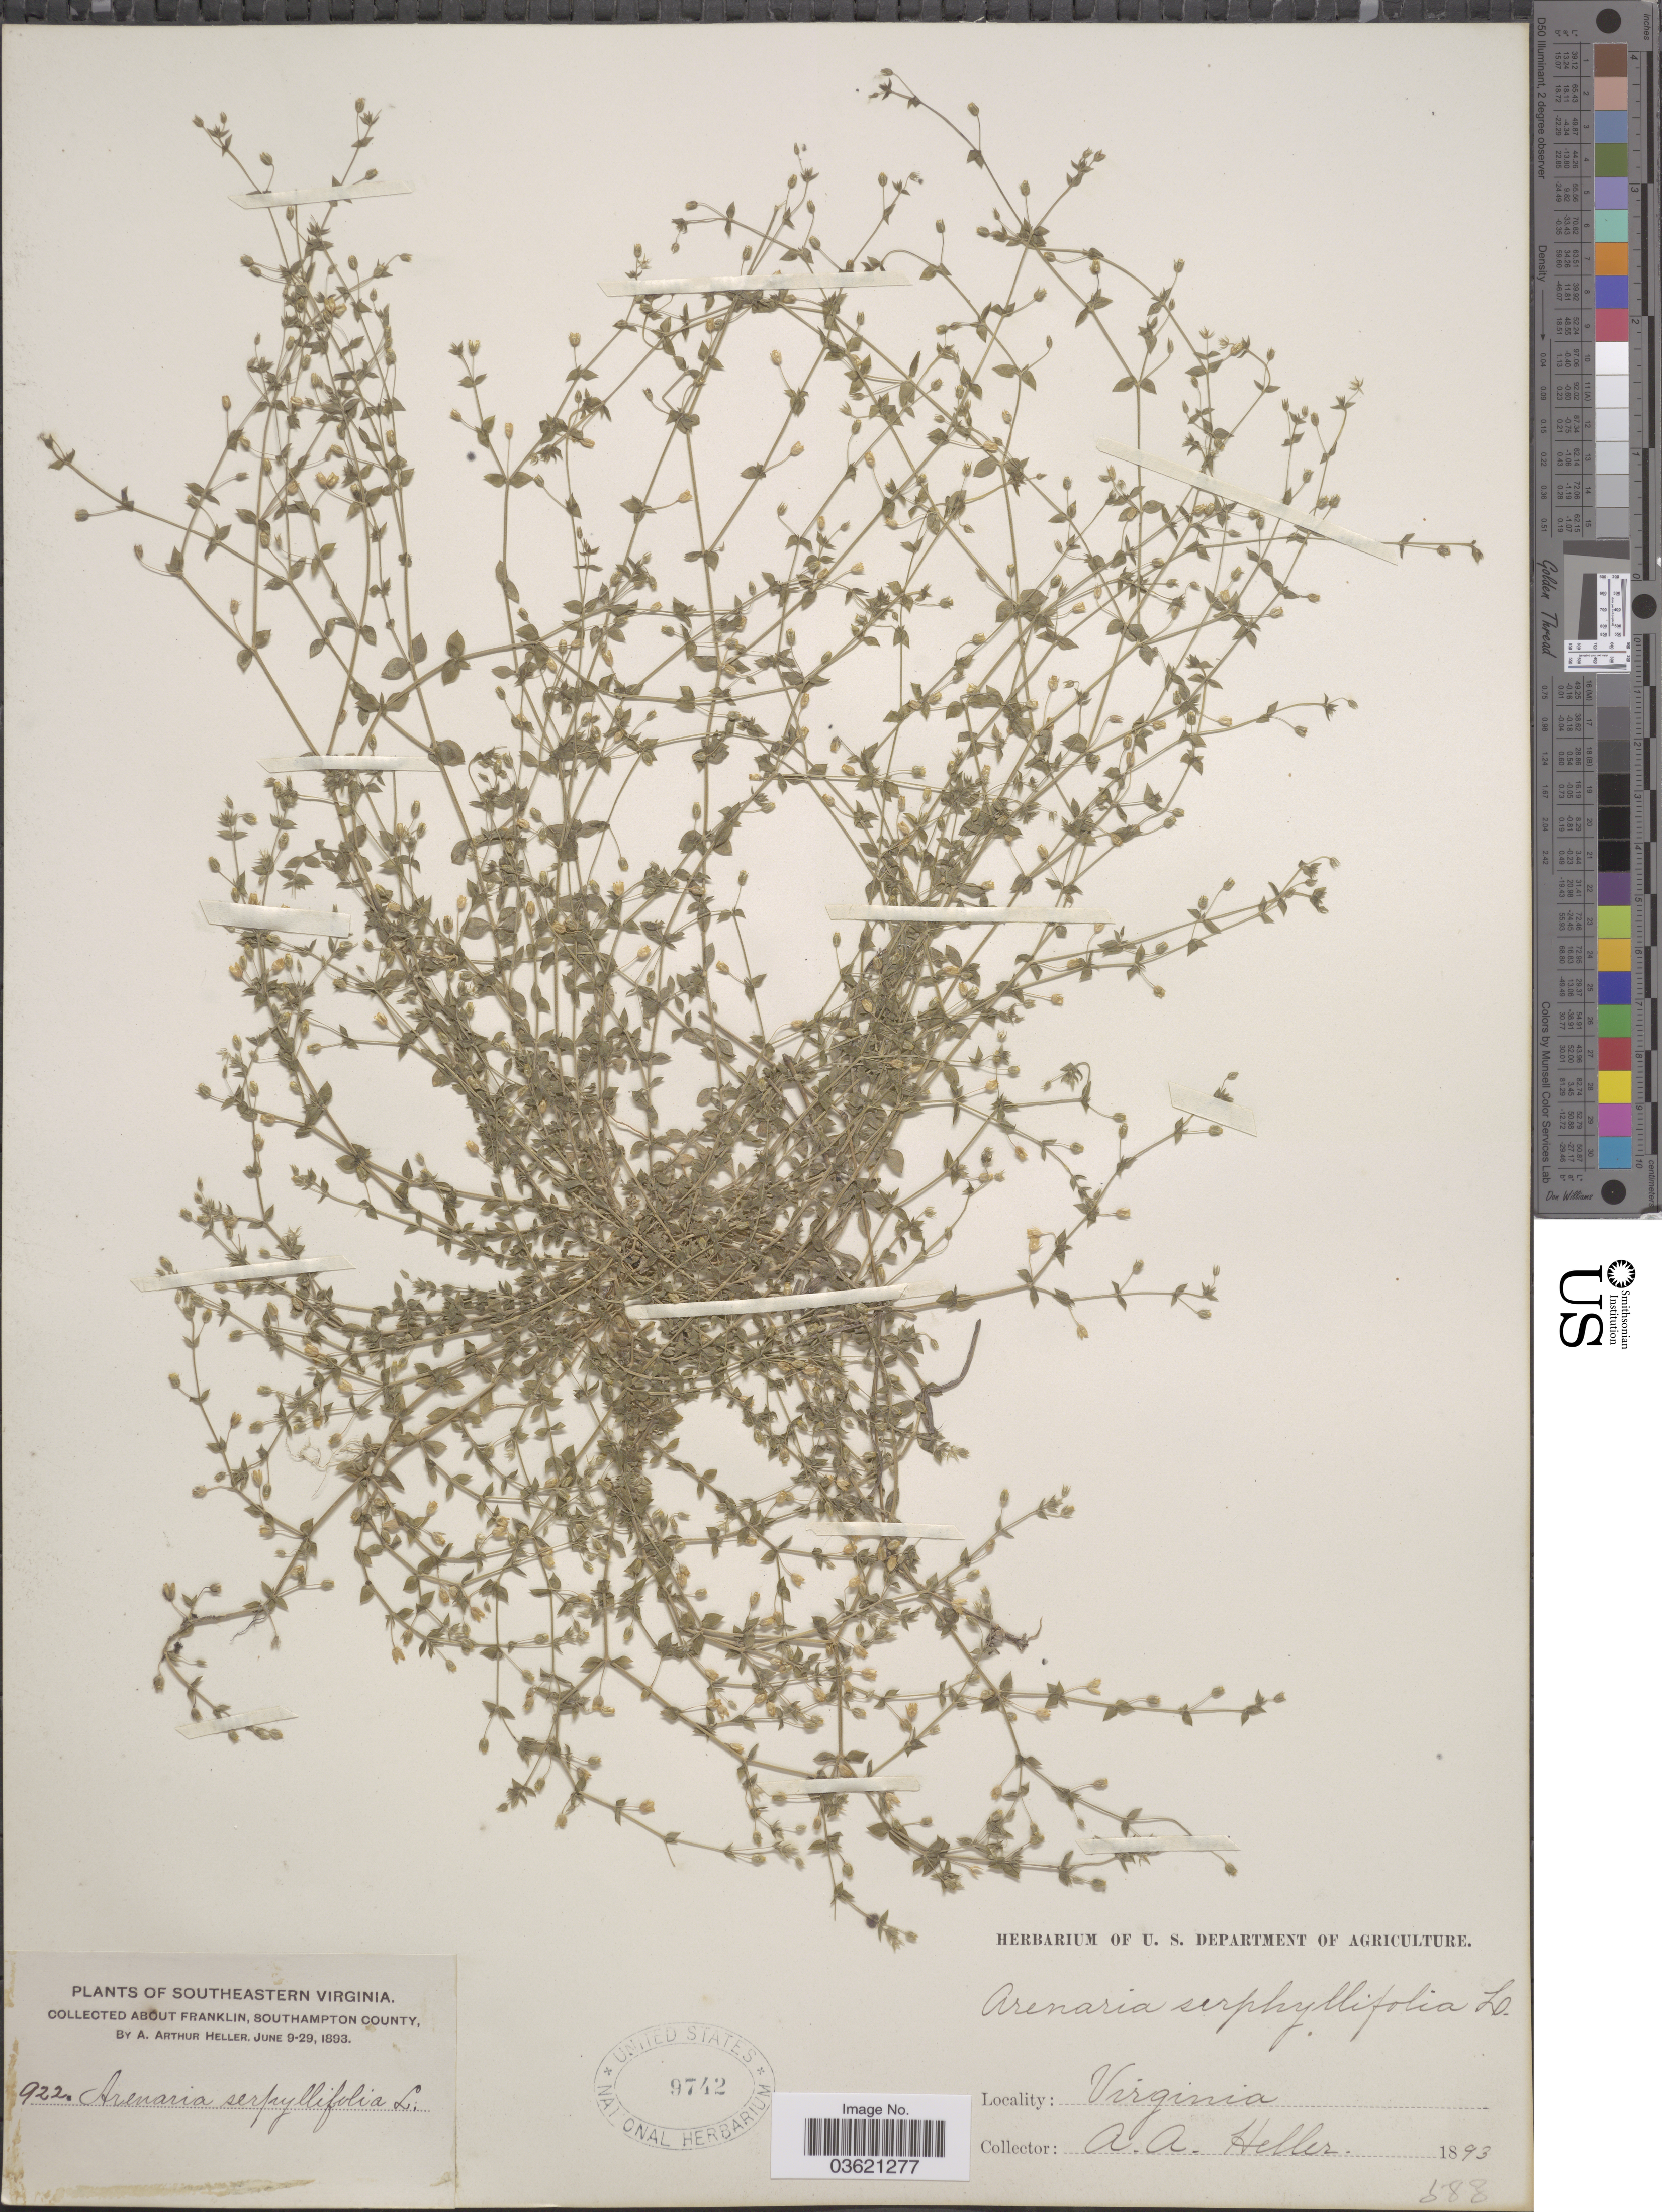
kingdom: Plantae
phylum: Tracheophyta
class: Magnoliopsida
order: Caryophyllales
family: Caryophyllaceae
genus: Arenaria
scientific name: Arenaria serpyllifolia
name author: L.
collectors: A. A. Heller & E. G. Halbach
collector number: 922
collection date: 1893-06-09/1893-06-29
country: United States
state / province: Virginia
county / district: Southampton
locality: Southeastern Virginia. About Franklin, Southampton County.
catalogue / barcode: US 9742